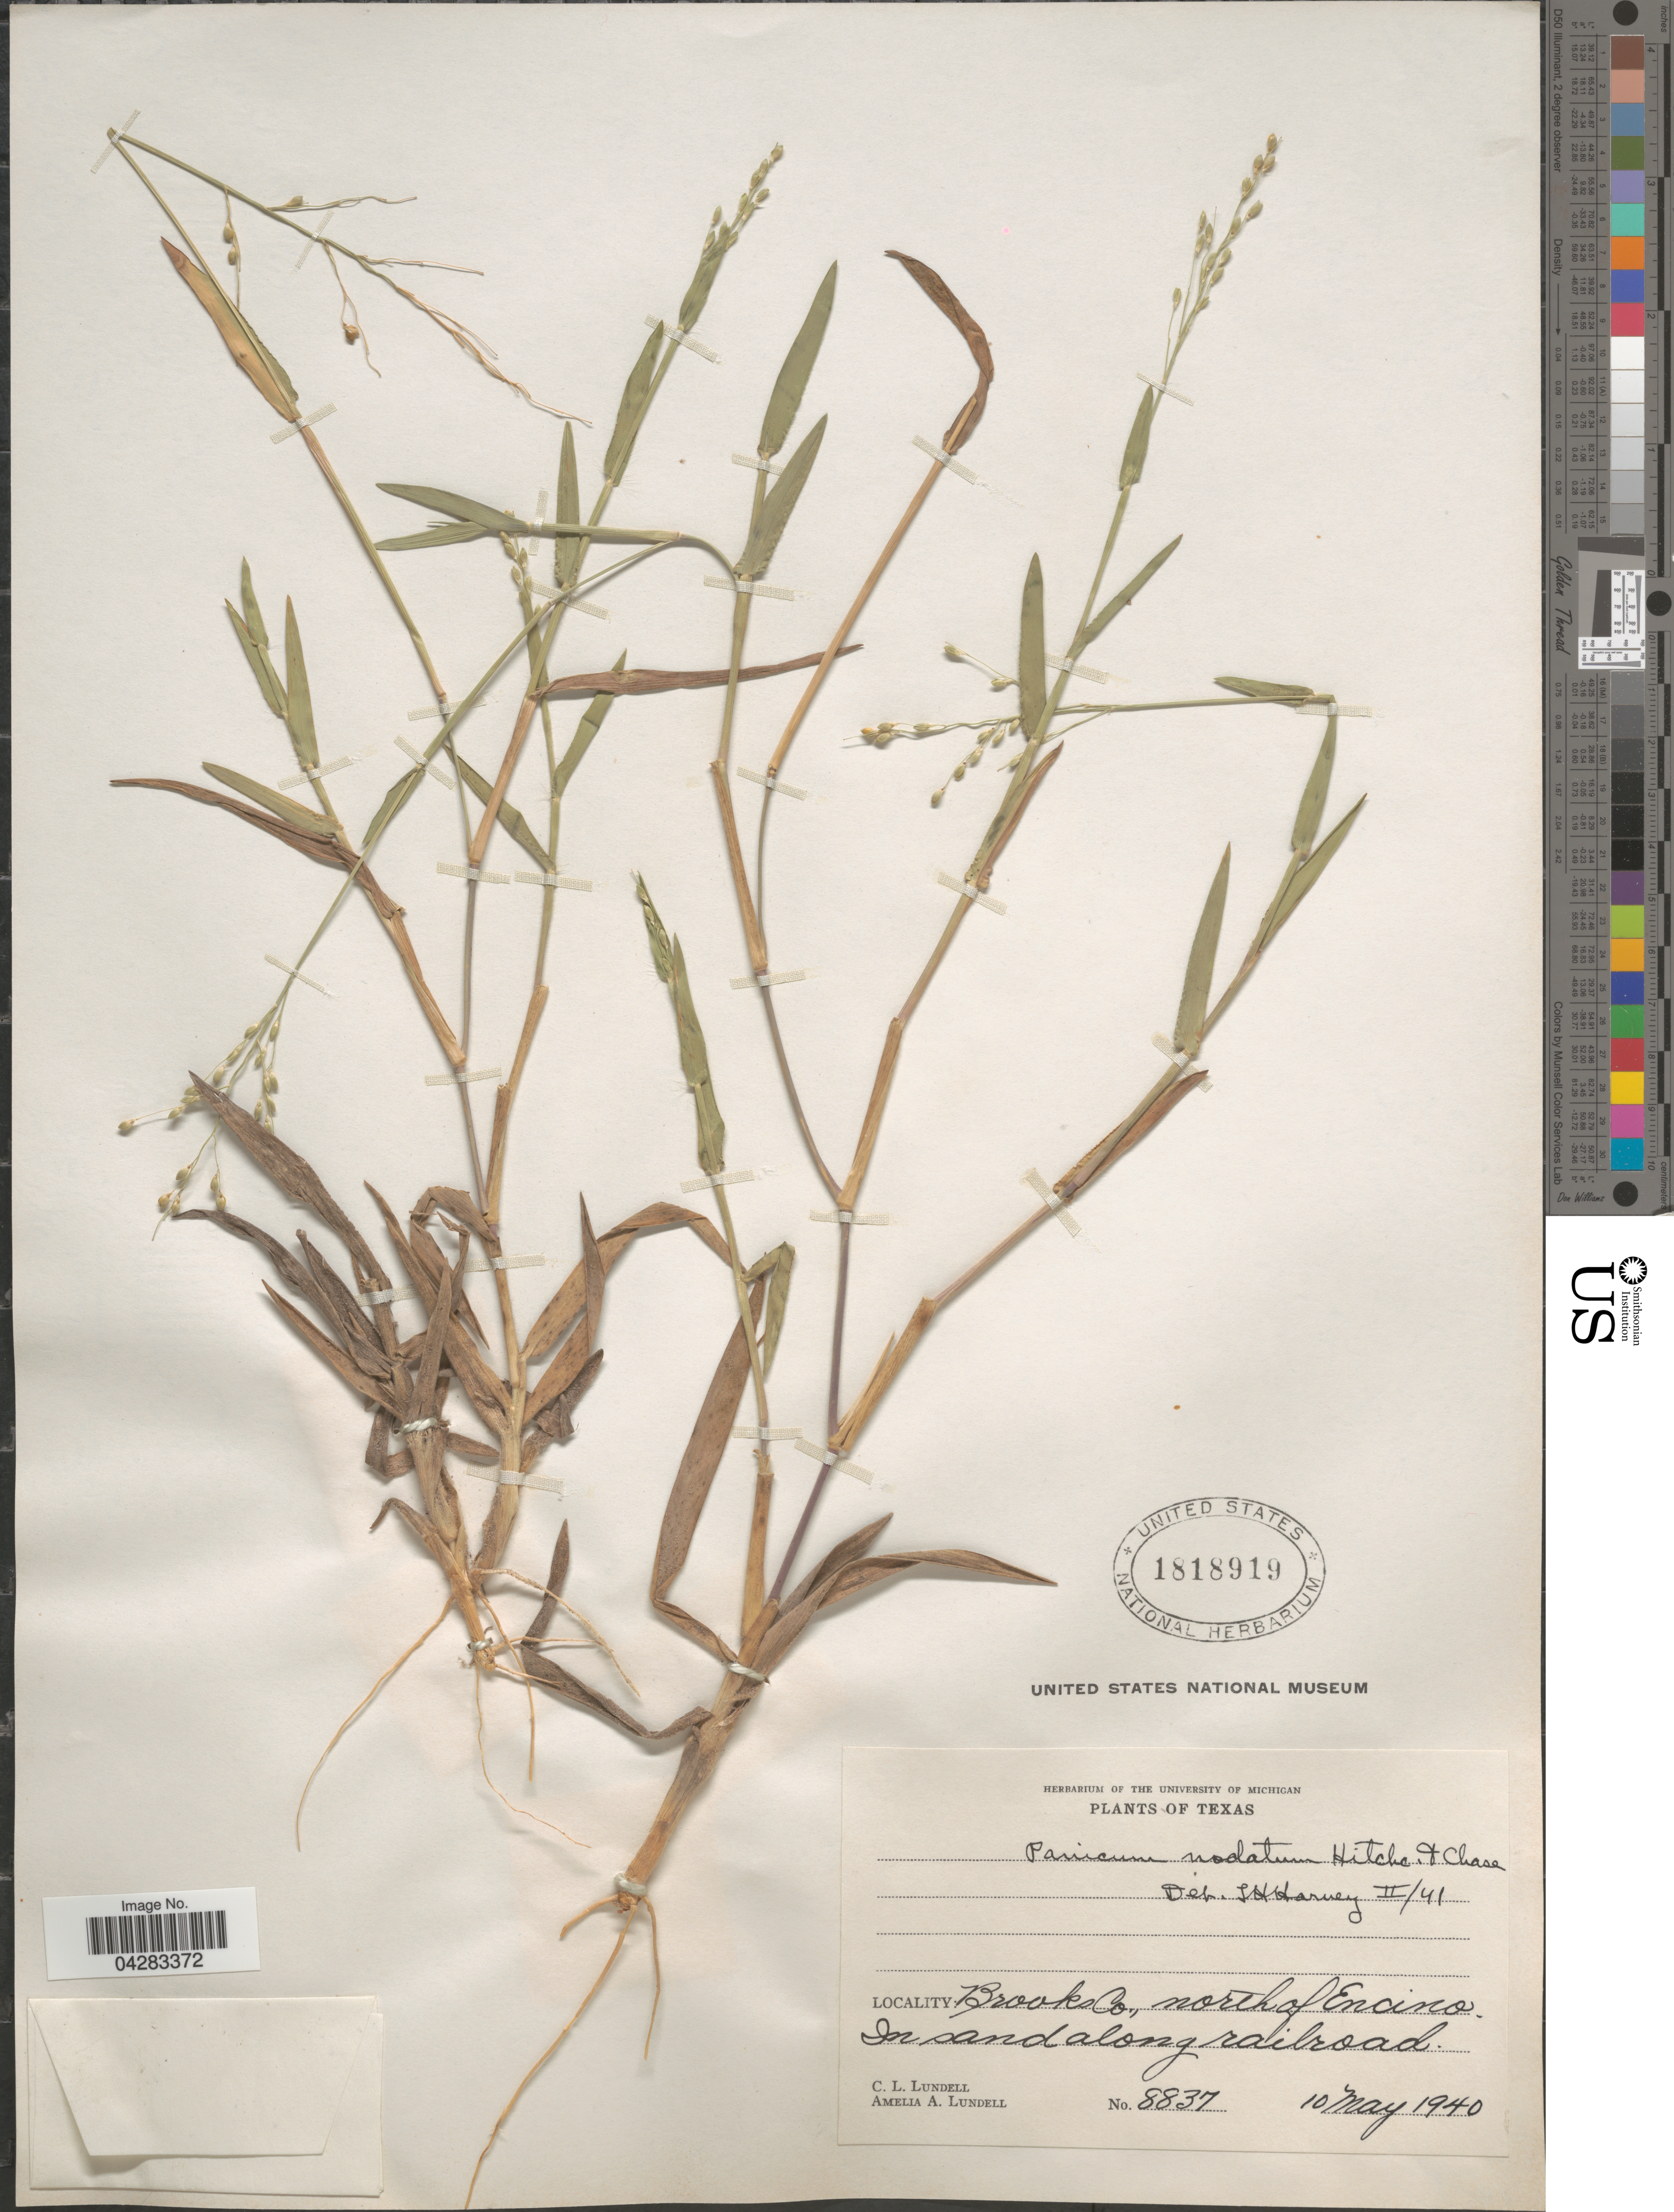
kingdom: Plantae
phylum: Tracheophyta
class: Liliopsida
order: Poales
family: Poaceae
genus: Dichanthelium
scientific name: Dichanthelium nodatum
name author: (Hitchc. & Chase) Gould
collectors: C. L. Lundell & A. A. Lundell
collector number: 8837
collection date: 1940-05-10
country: United States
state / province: Texas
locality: Brooks Co., north of Encino. In sand along railroad.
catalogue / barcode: US 1818919